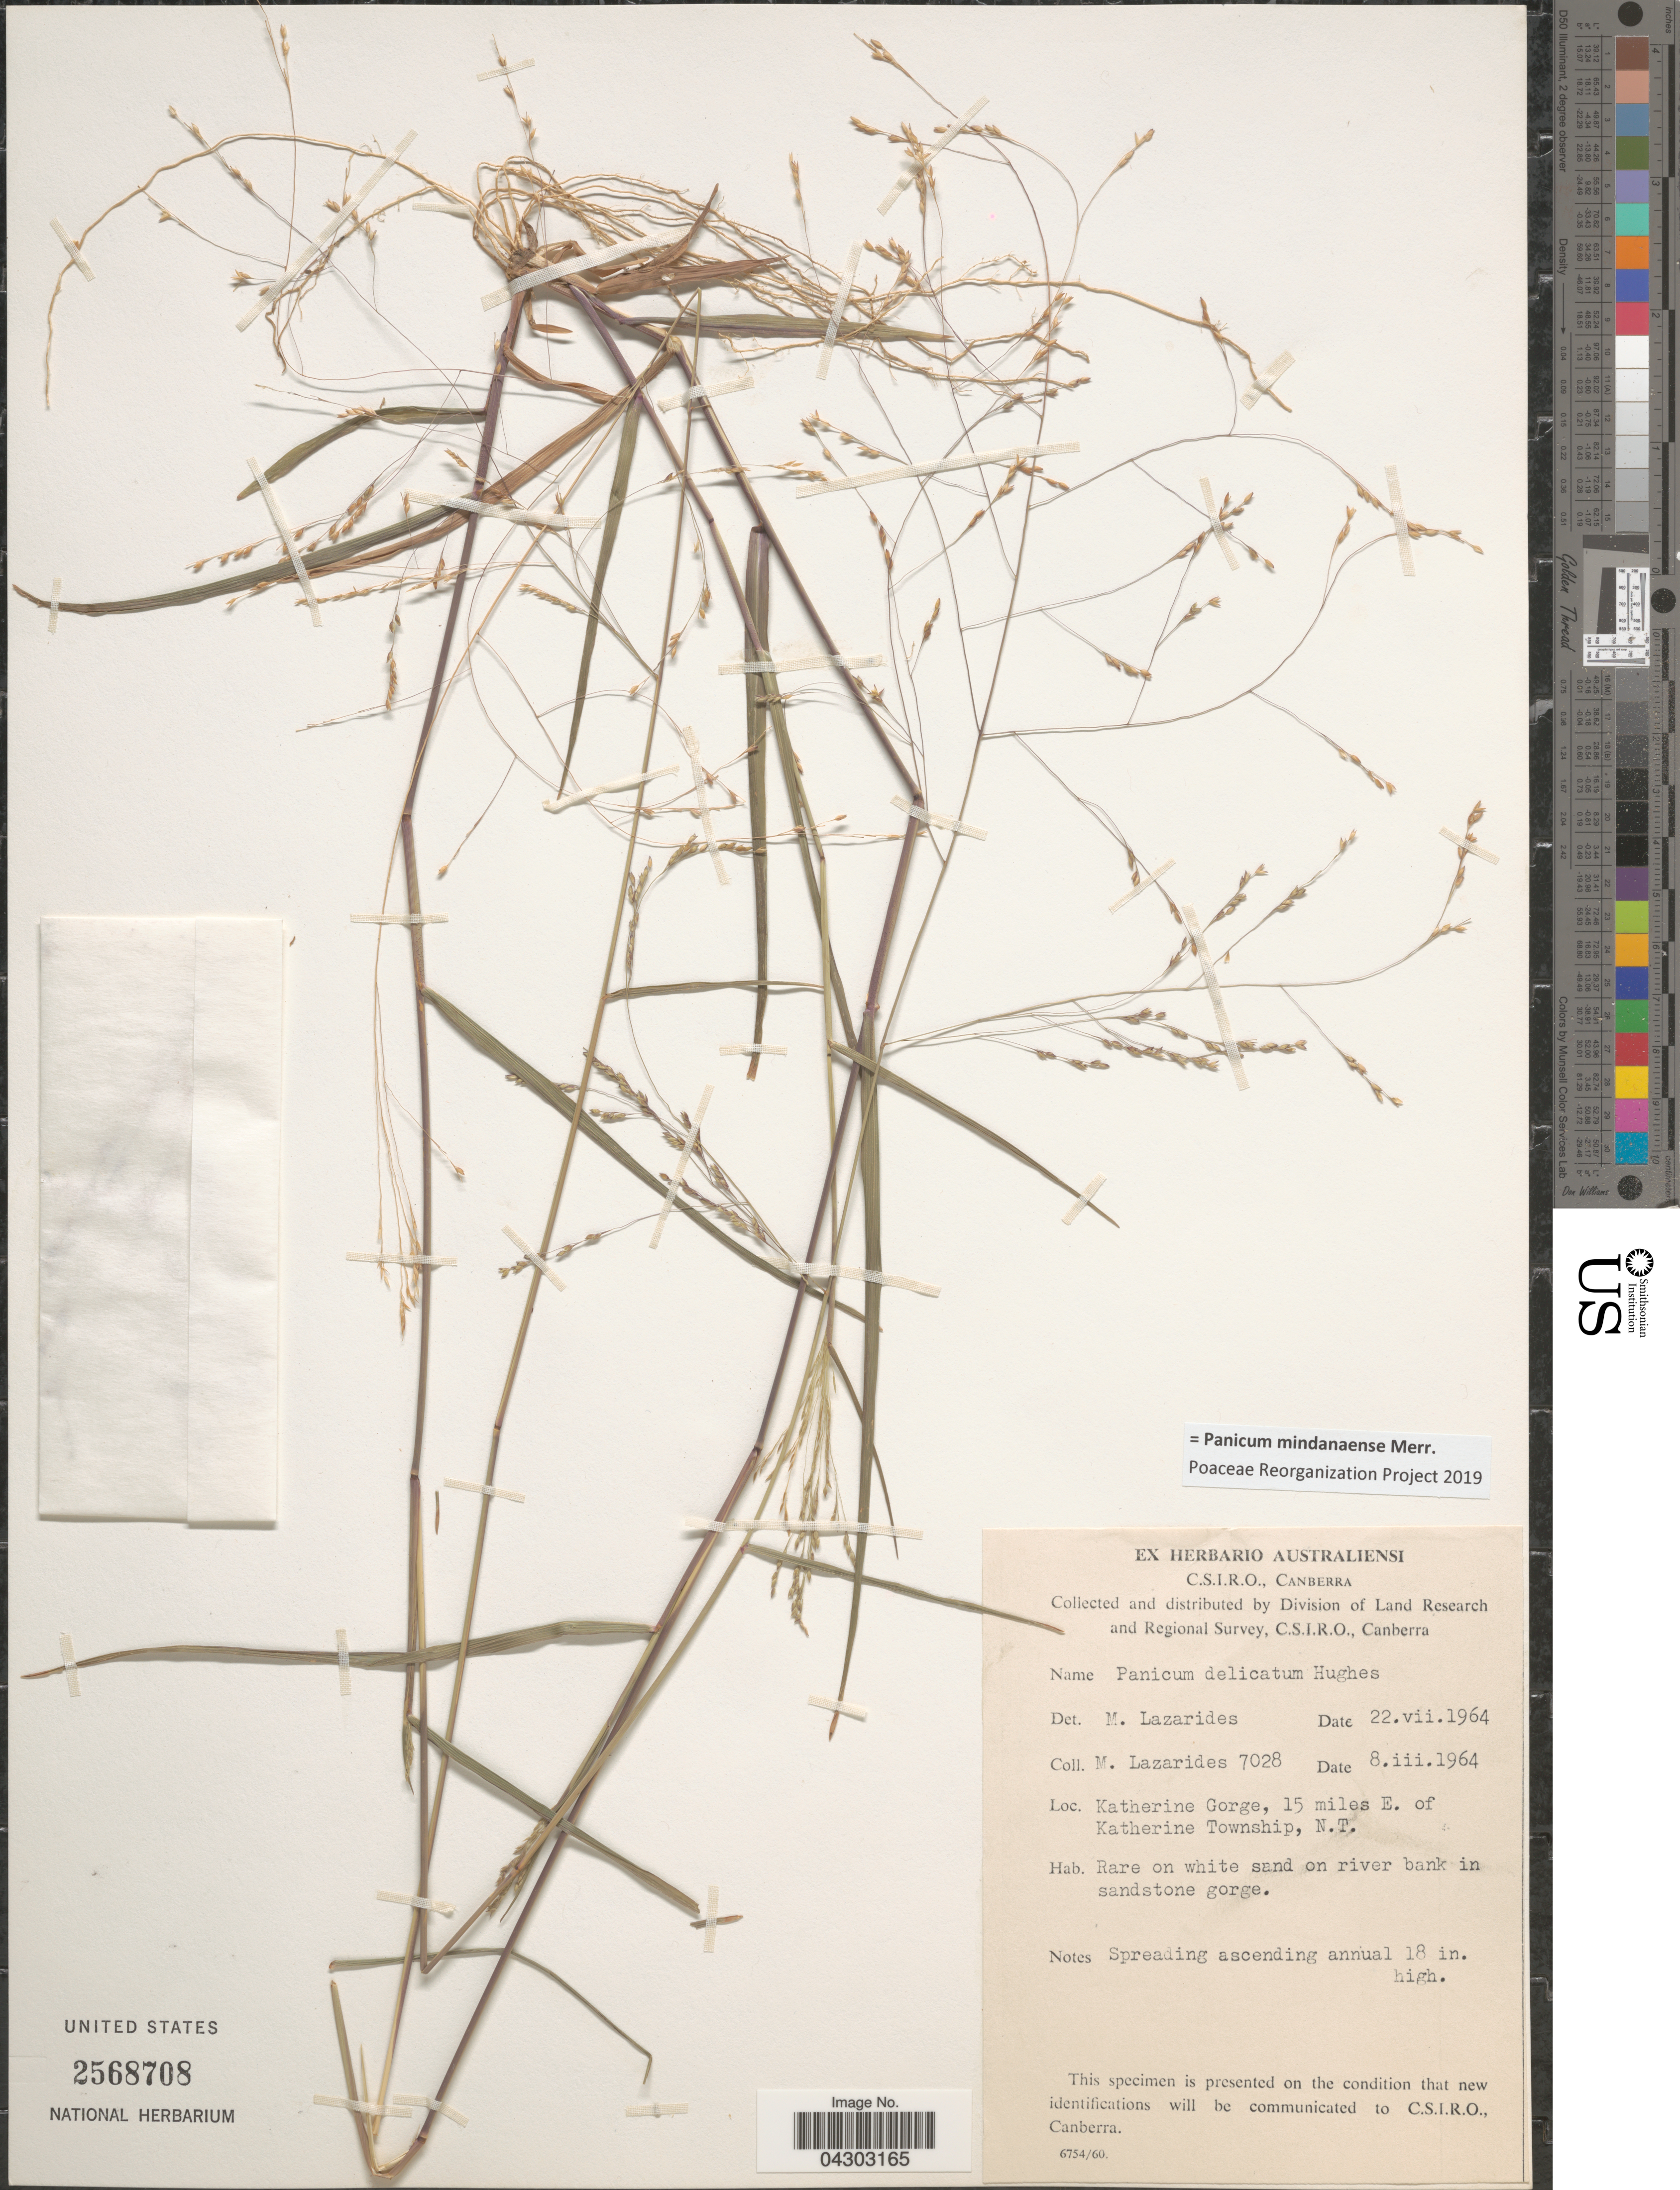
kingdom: Plantae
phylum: Tracheophyta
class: Liliopsida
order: Poales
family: Poaceae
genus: Panicum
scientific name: Panicum mindanaense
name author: Merr.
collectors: M. Lazarides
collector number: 7028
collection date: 1964-03-08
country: Australia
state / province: Northern Territory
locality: Division of Land Research and Regional Survey. Katherine Gorge, 15 miles E. of Katherine Township.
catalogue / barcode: US 2568708